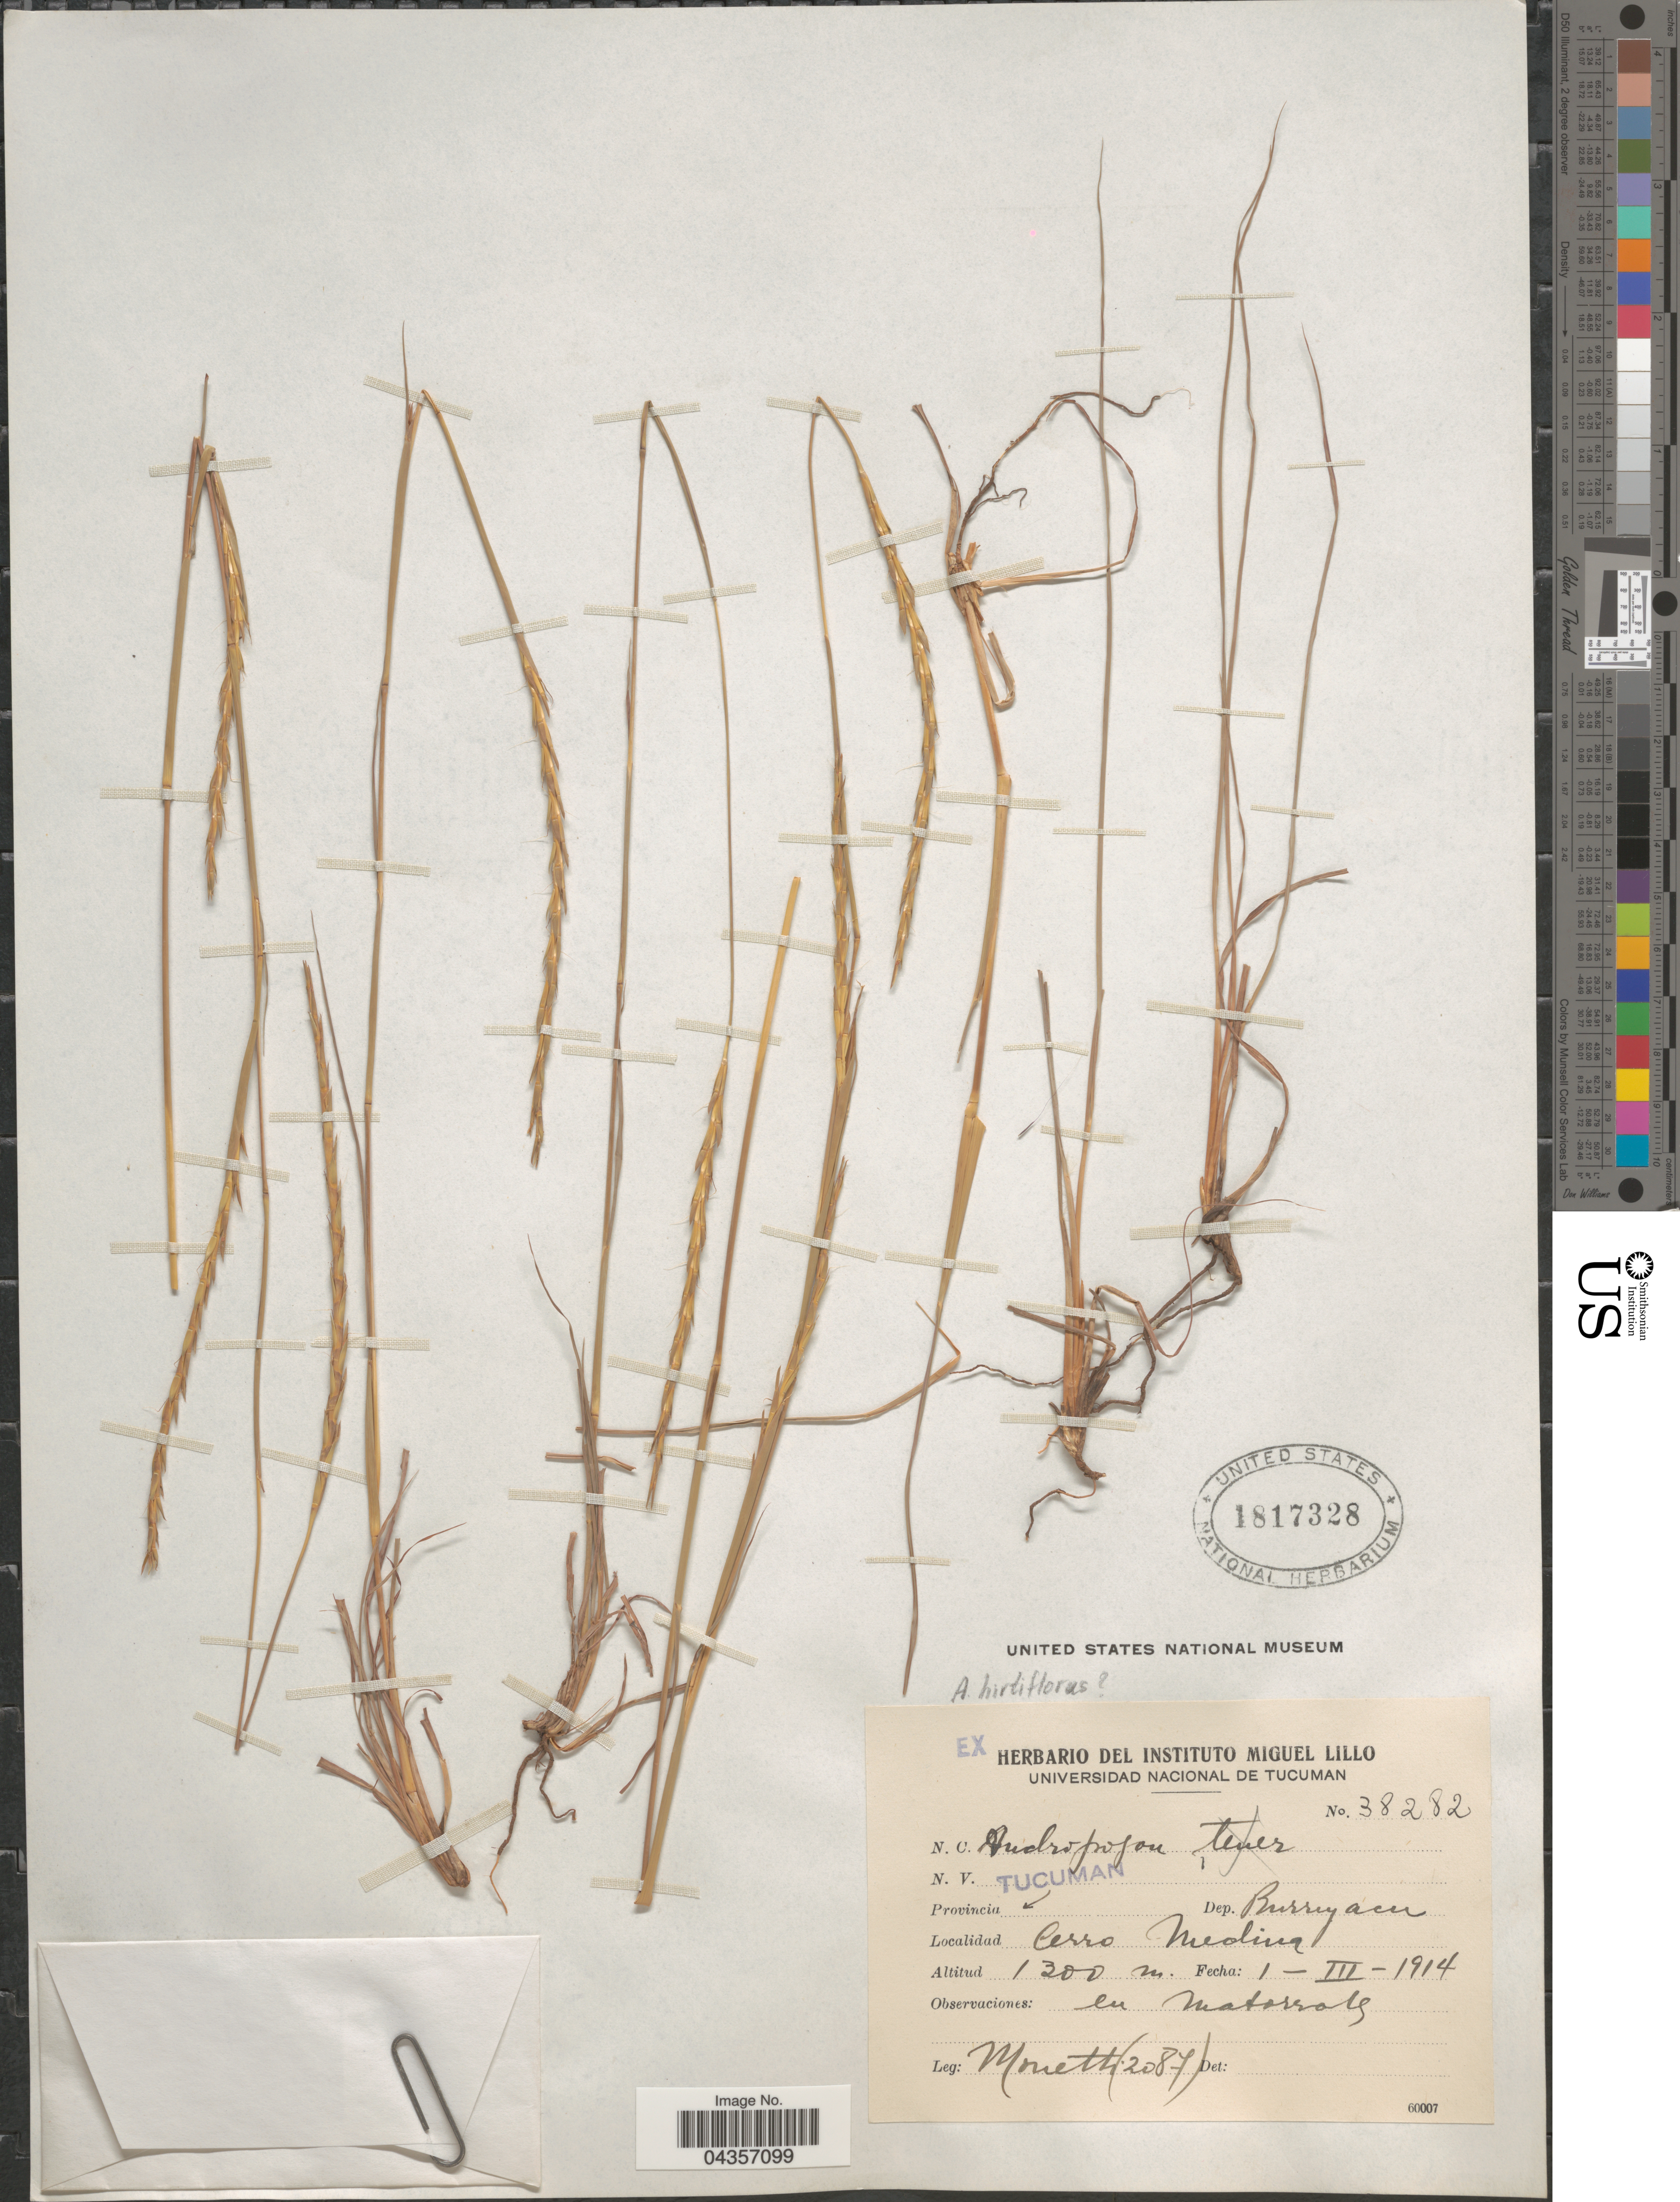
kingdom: Plantae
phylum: Tracheophyta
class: Liliopsida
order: Poales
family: Poaceae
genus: Schizachyrium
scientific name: Schizachyrium sanguineum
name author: (Retz.) Alston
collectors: Monetti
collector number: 2087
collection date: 1914-03-01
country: Argentina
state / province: Tucuman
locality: Dep. Burruyacu. Cerro Medina.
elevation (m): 1300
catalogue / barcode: US 1817328